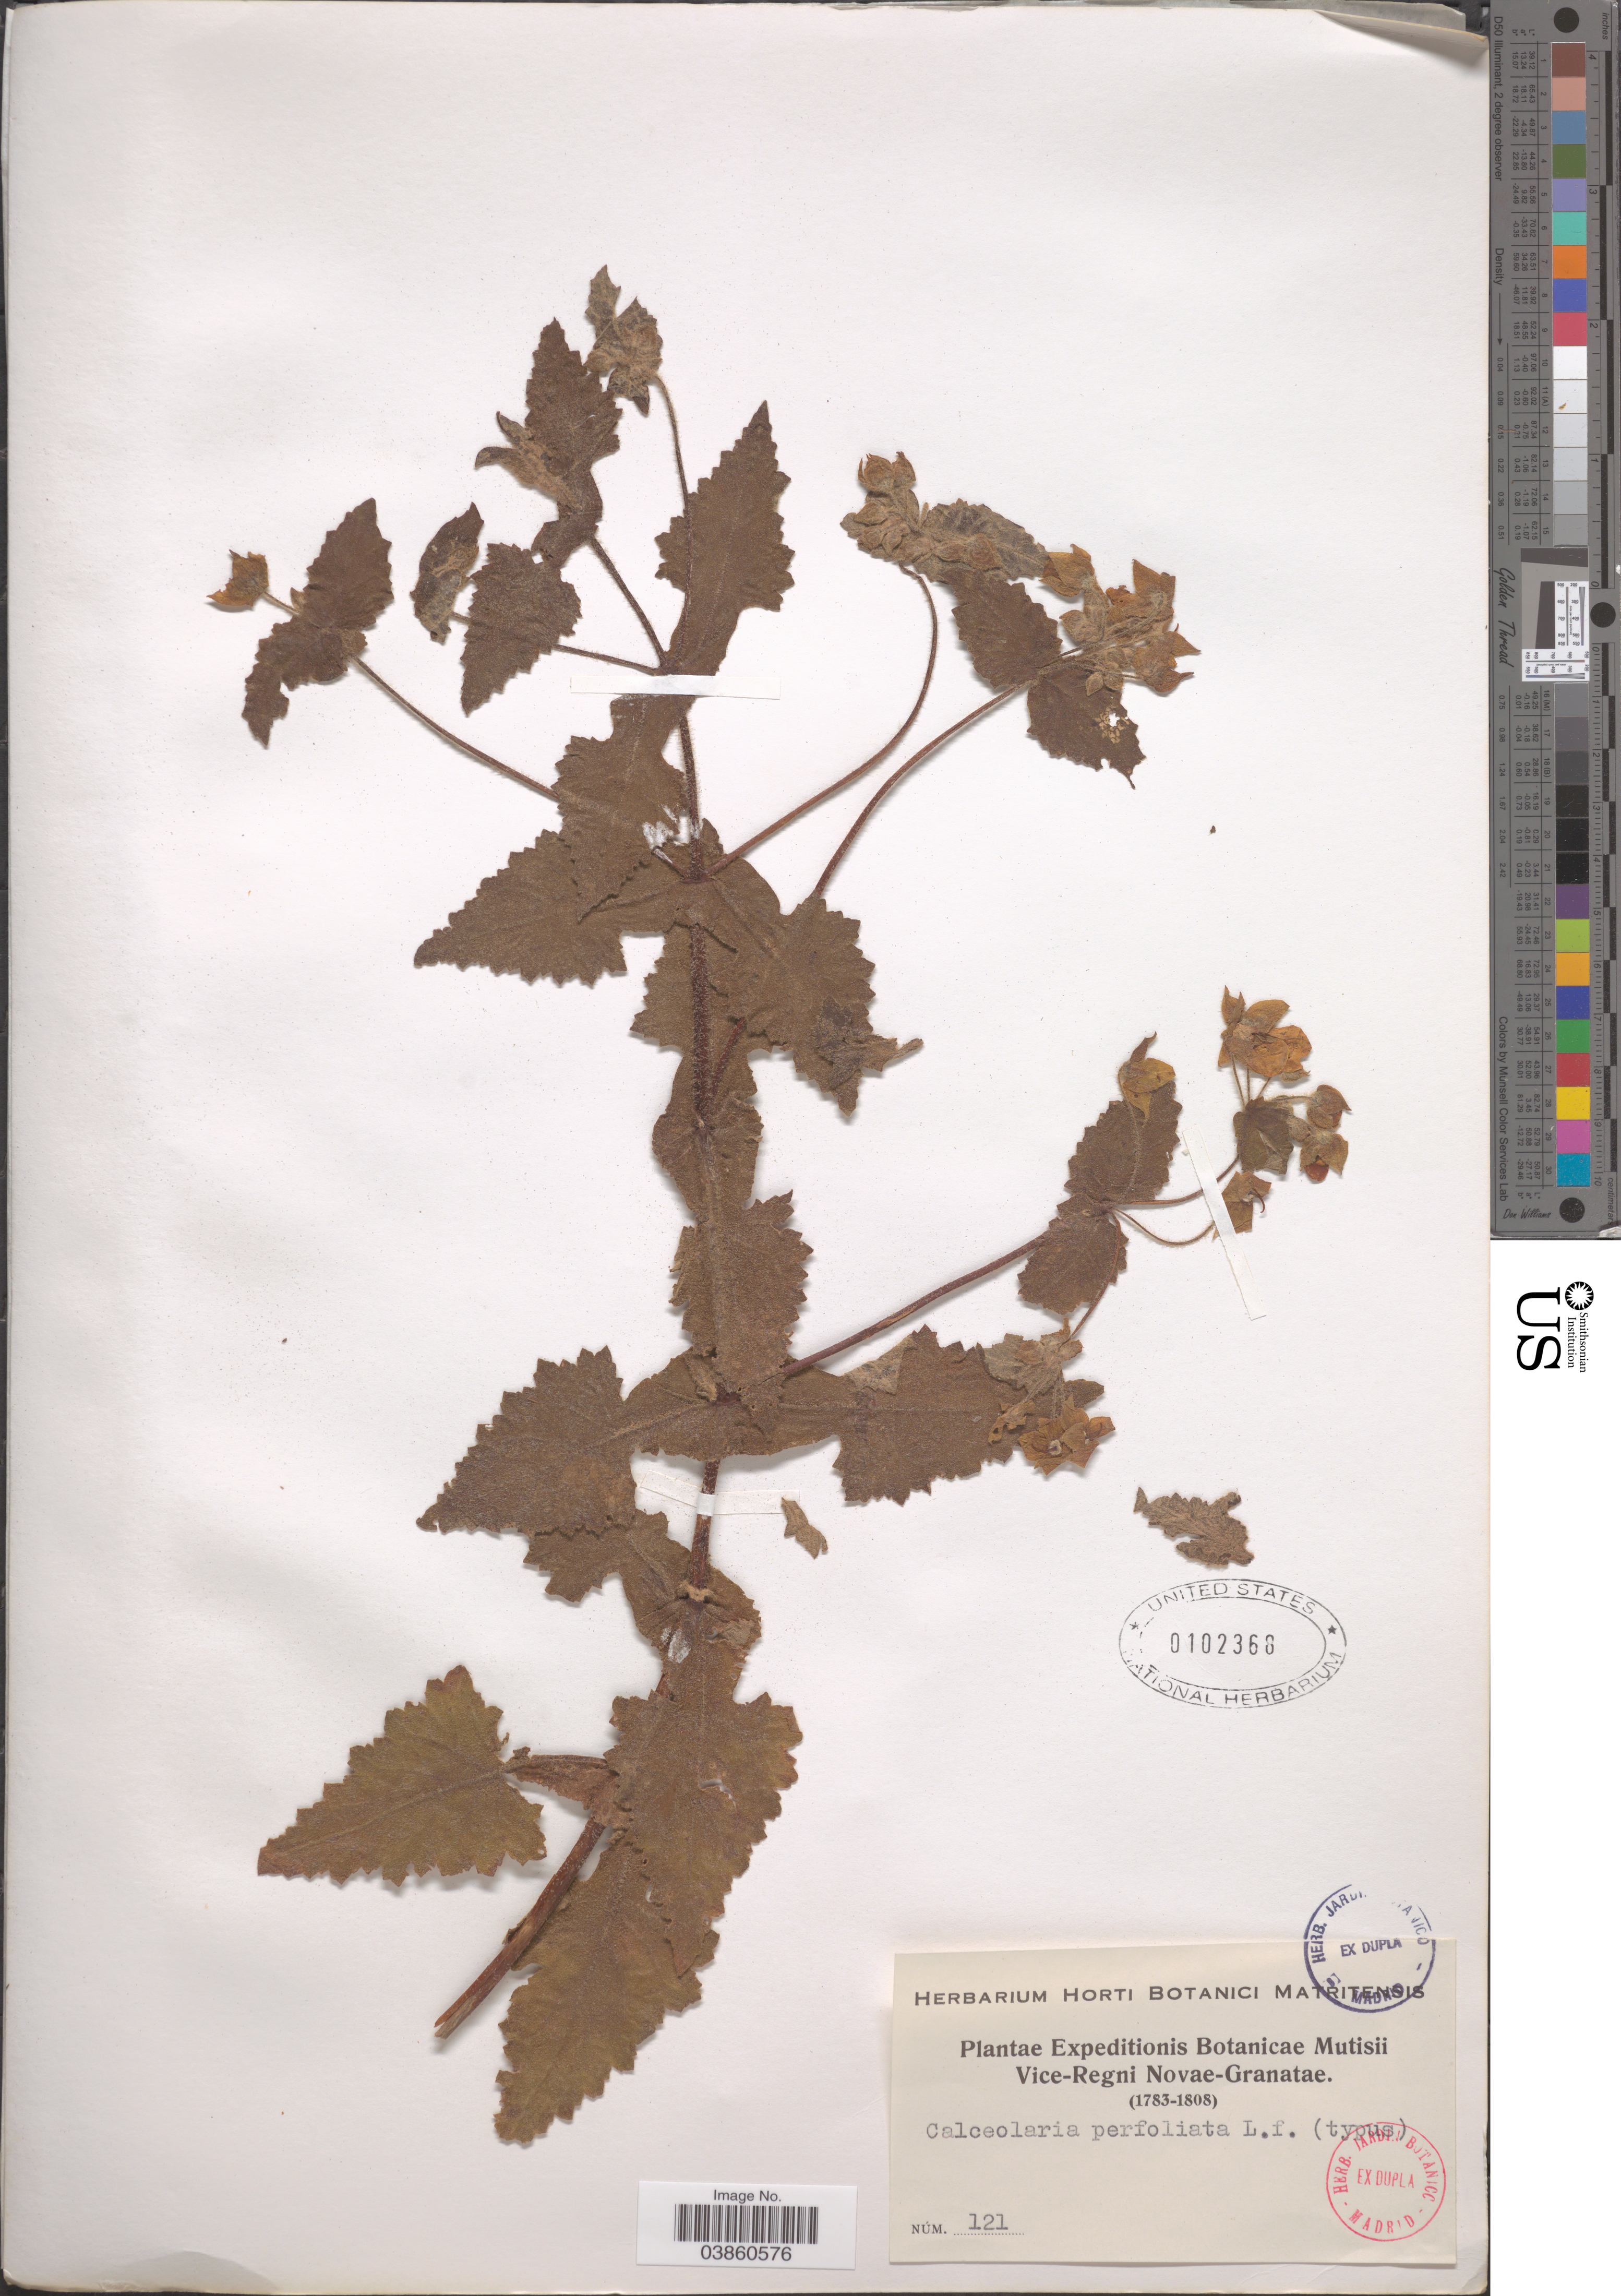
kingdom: Plantae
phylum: Tracheophyta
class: Magnoliopsida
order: Lamiales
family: Calceolariaceae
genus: Calceolaria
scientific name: Calceolaria perfoliata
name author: L. f.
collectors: Expeditions Botanicae Mutisii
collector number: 121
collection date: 1783/1808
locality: Vice-Regni Novae-Granatae.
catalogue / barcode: US 102368